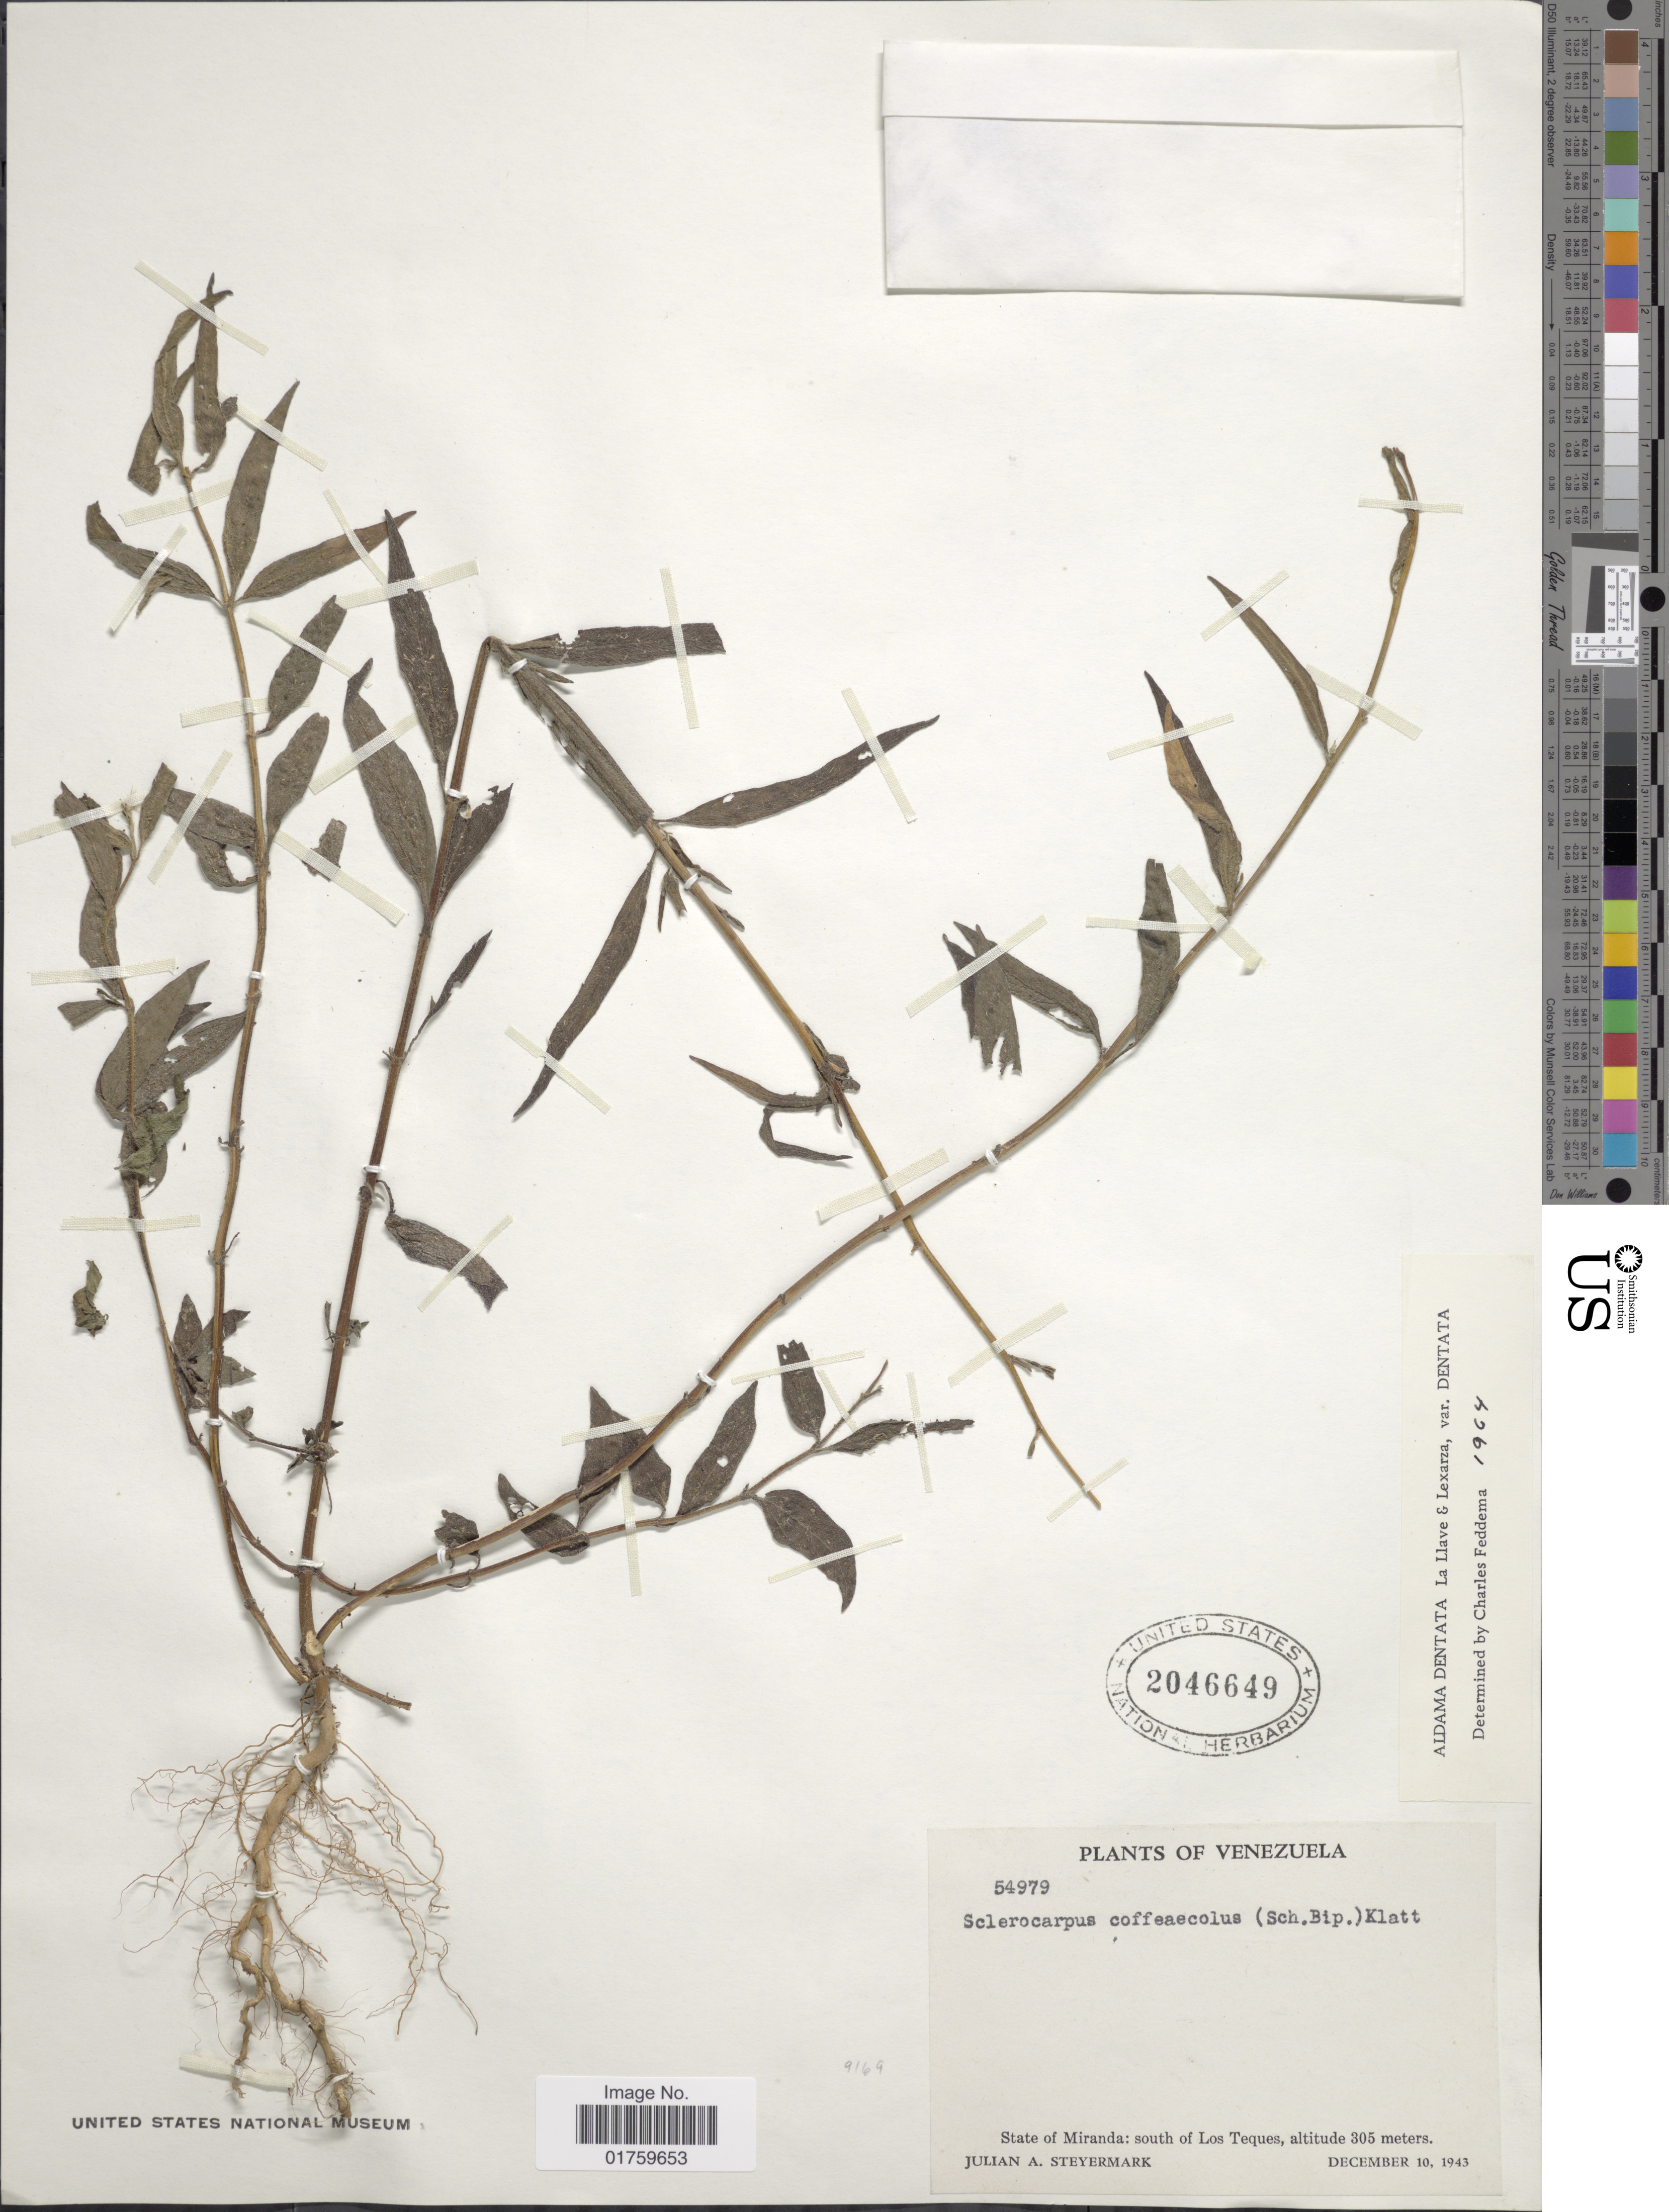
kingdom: Plantae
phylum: Tracheophyta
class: Magnoliopsida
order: Asterales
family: Asteraceae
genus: Aldama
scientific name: Aldama dentata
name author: La Llave ex La Llave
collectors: J. Steyermark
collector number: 54979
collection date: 1943-12-10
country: Venezuela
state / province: Miranda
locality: South of Los Teques.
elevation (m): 305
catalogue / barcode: US 2046649